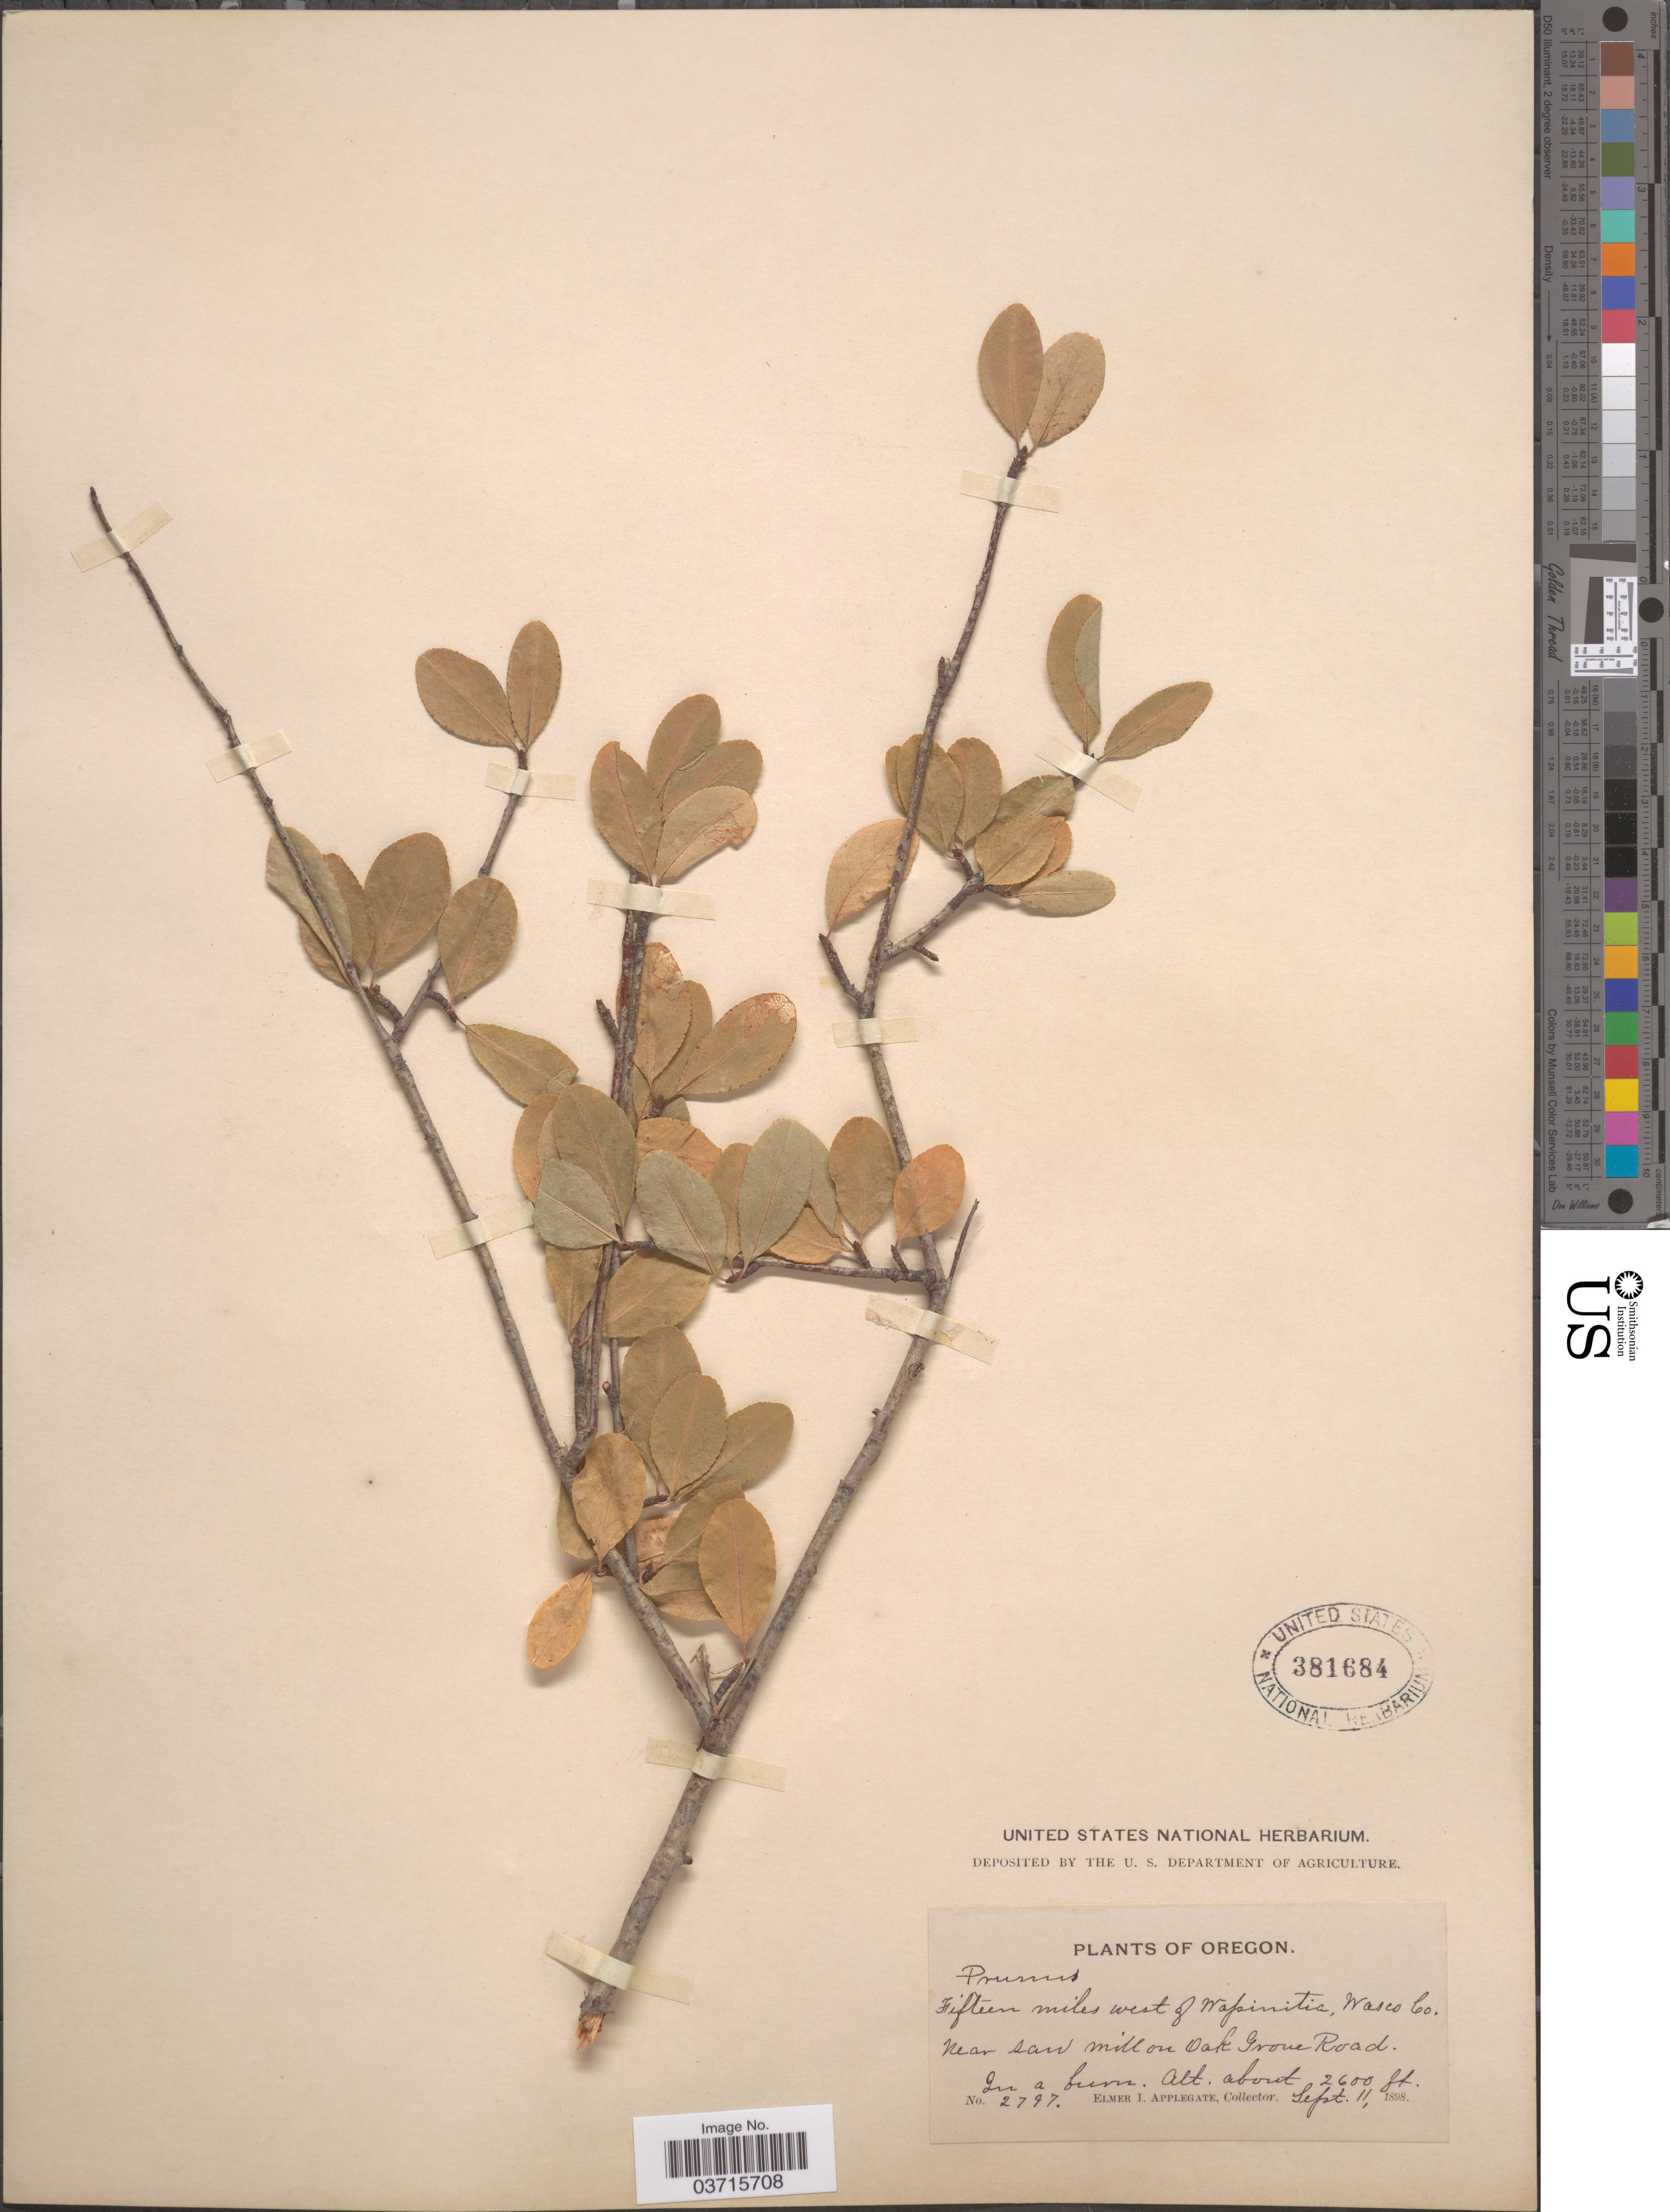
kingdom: Plantae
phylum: Tracheophyta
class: Magnoliopsida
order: Rosales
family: Rosaceae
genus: Prunus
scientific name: Prunus emarginata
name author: (Douglas ex Hook.) Eaton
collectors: E. I. Applegate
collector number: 2797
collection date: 1898-09-11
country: United States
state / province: Oregon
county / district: Wasco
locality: Fifteen miles west of Wapinitia, Wasco Co. Near Saw Mill on Oak Grove Road.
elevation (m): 792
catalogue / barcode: US 381684